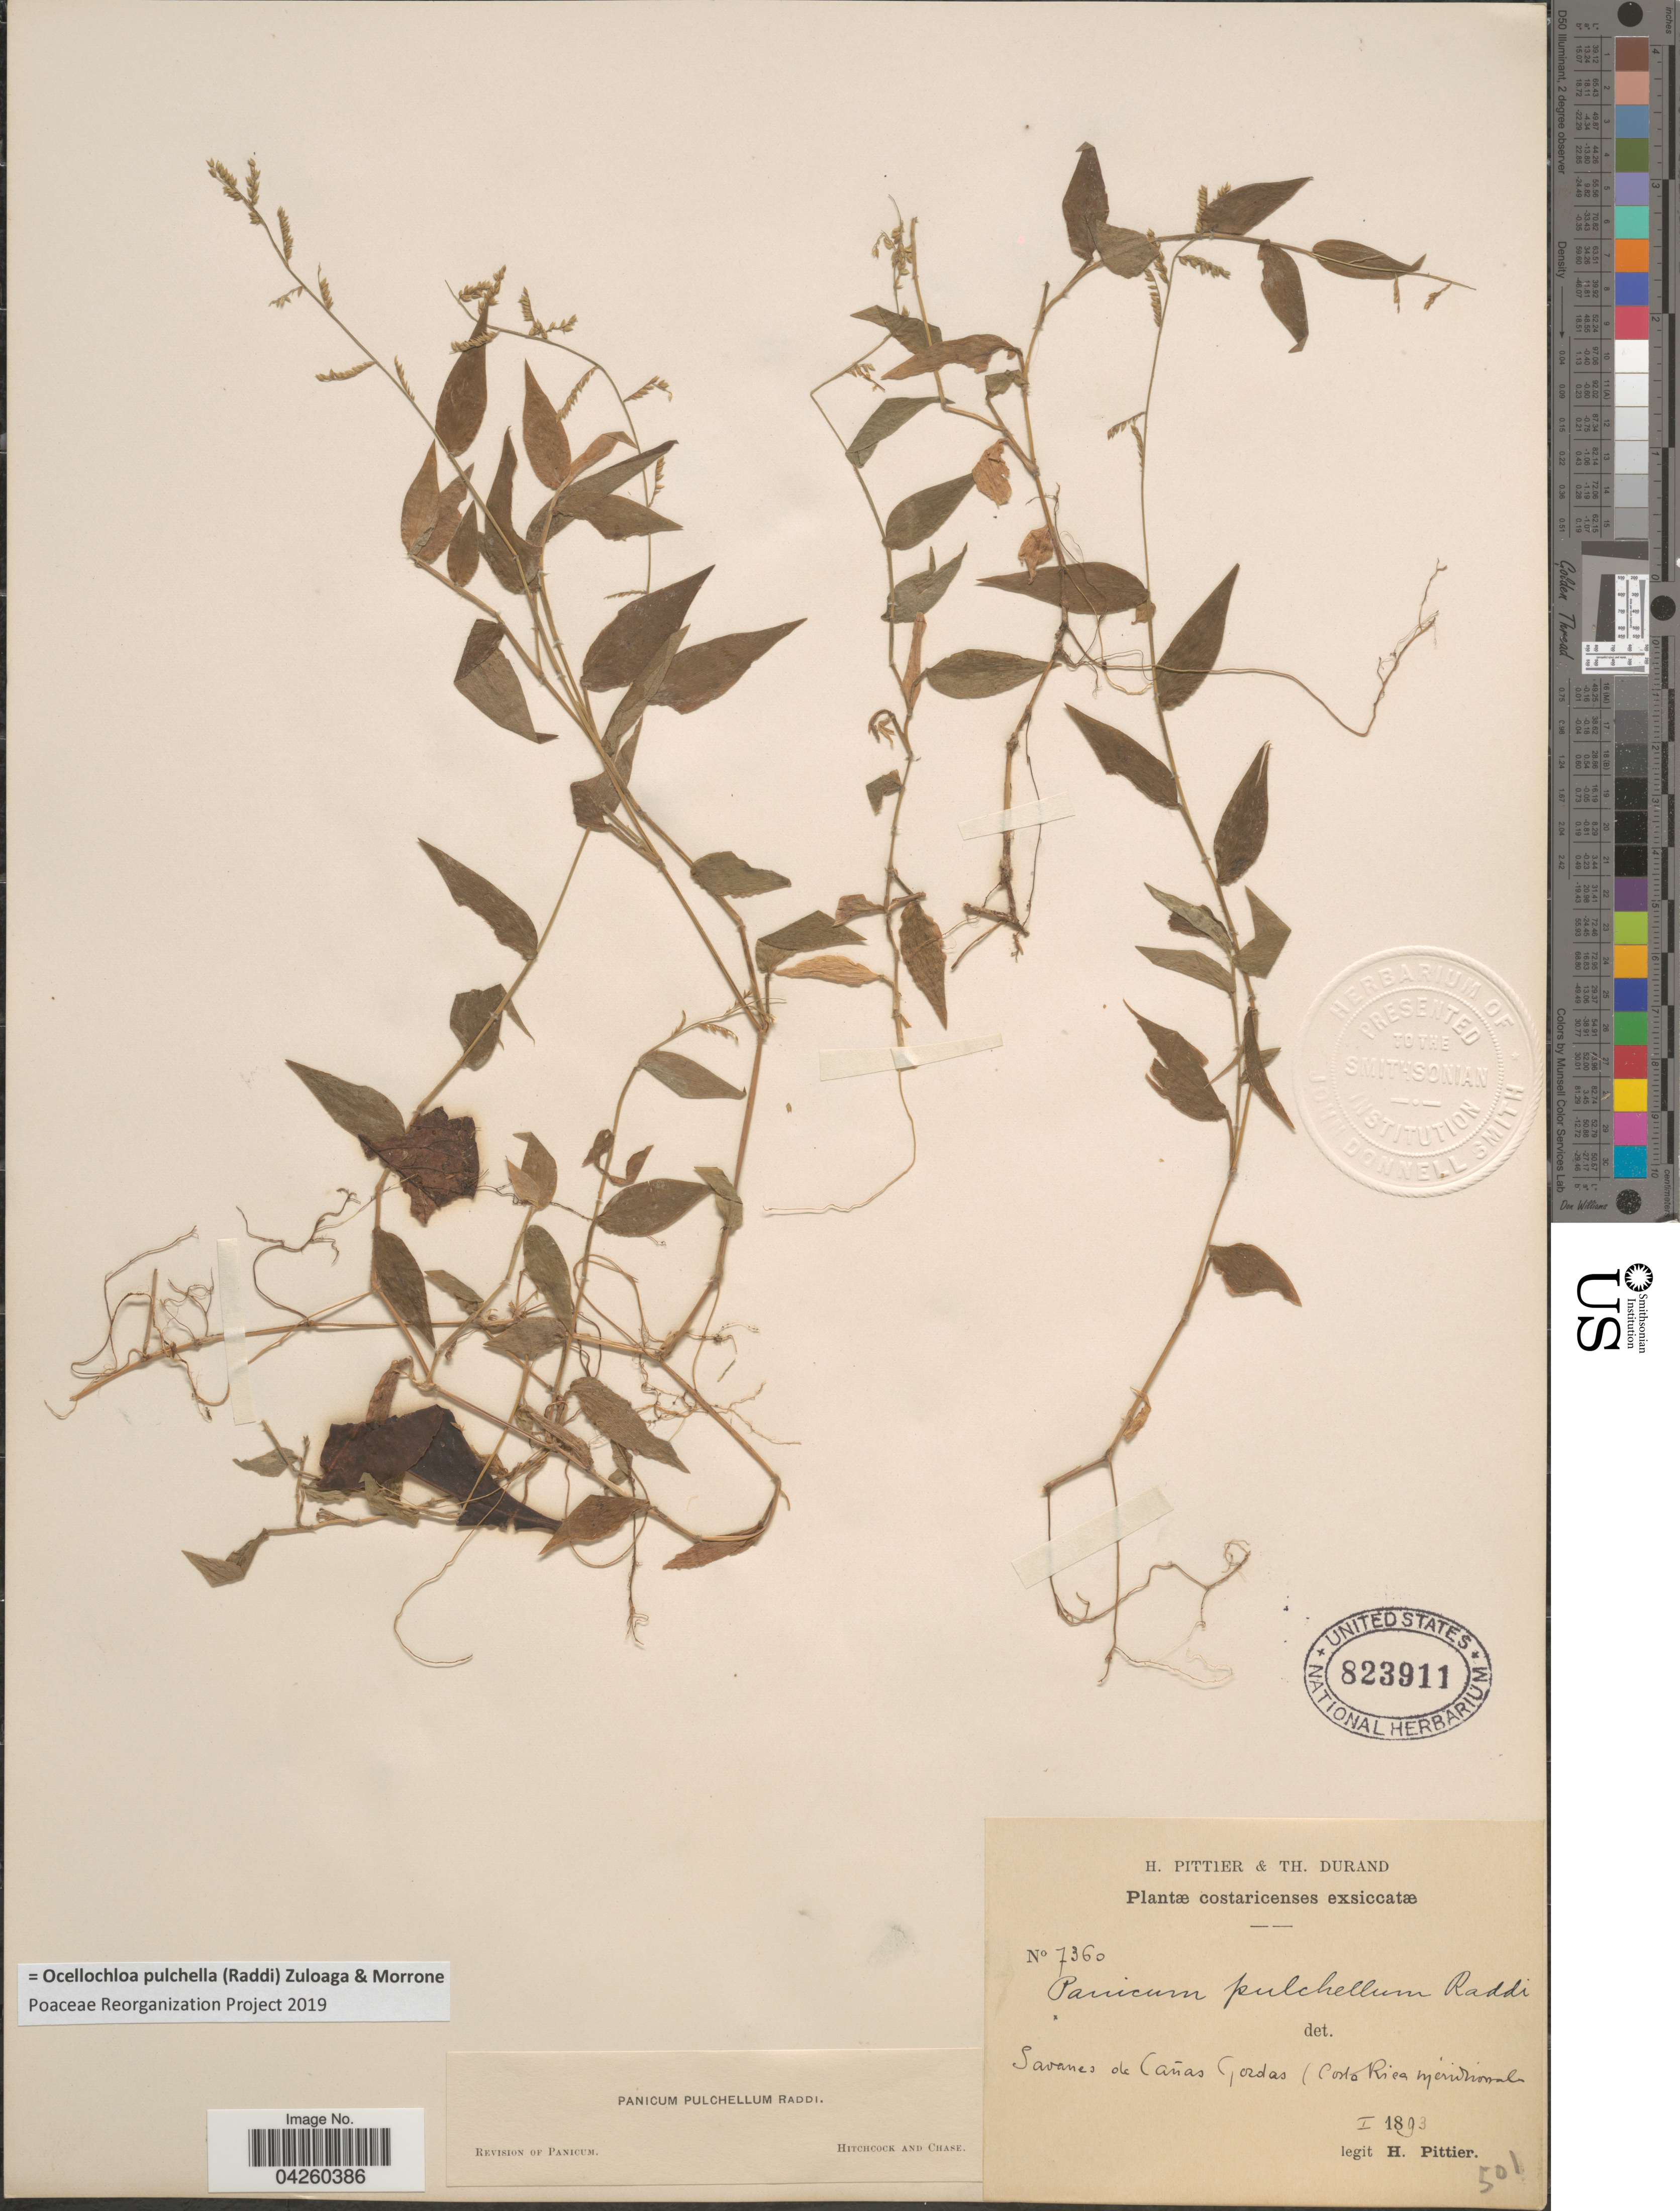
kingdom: Plantae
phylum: Tracheophyta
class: Liliopsida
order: Poales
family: Poaceae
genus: Ocellochloa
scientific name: Ocellochloa pulchella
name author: (Raddi) Zuloaga & Morrone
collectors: H. F. Pittier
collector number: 7360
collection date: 1893-01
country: Costa Rica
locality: Costaricenses. Savanes de Cañas Gordas. (Costa Rica méridionales).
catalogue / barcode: US 823911